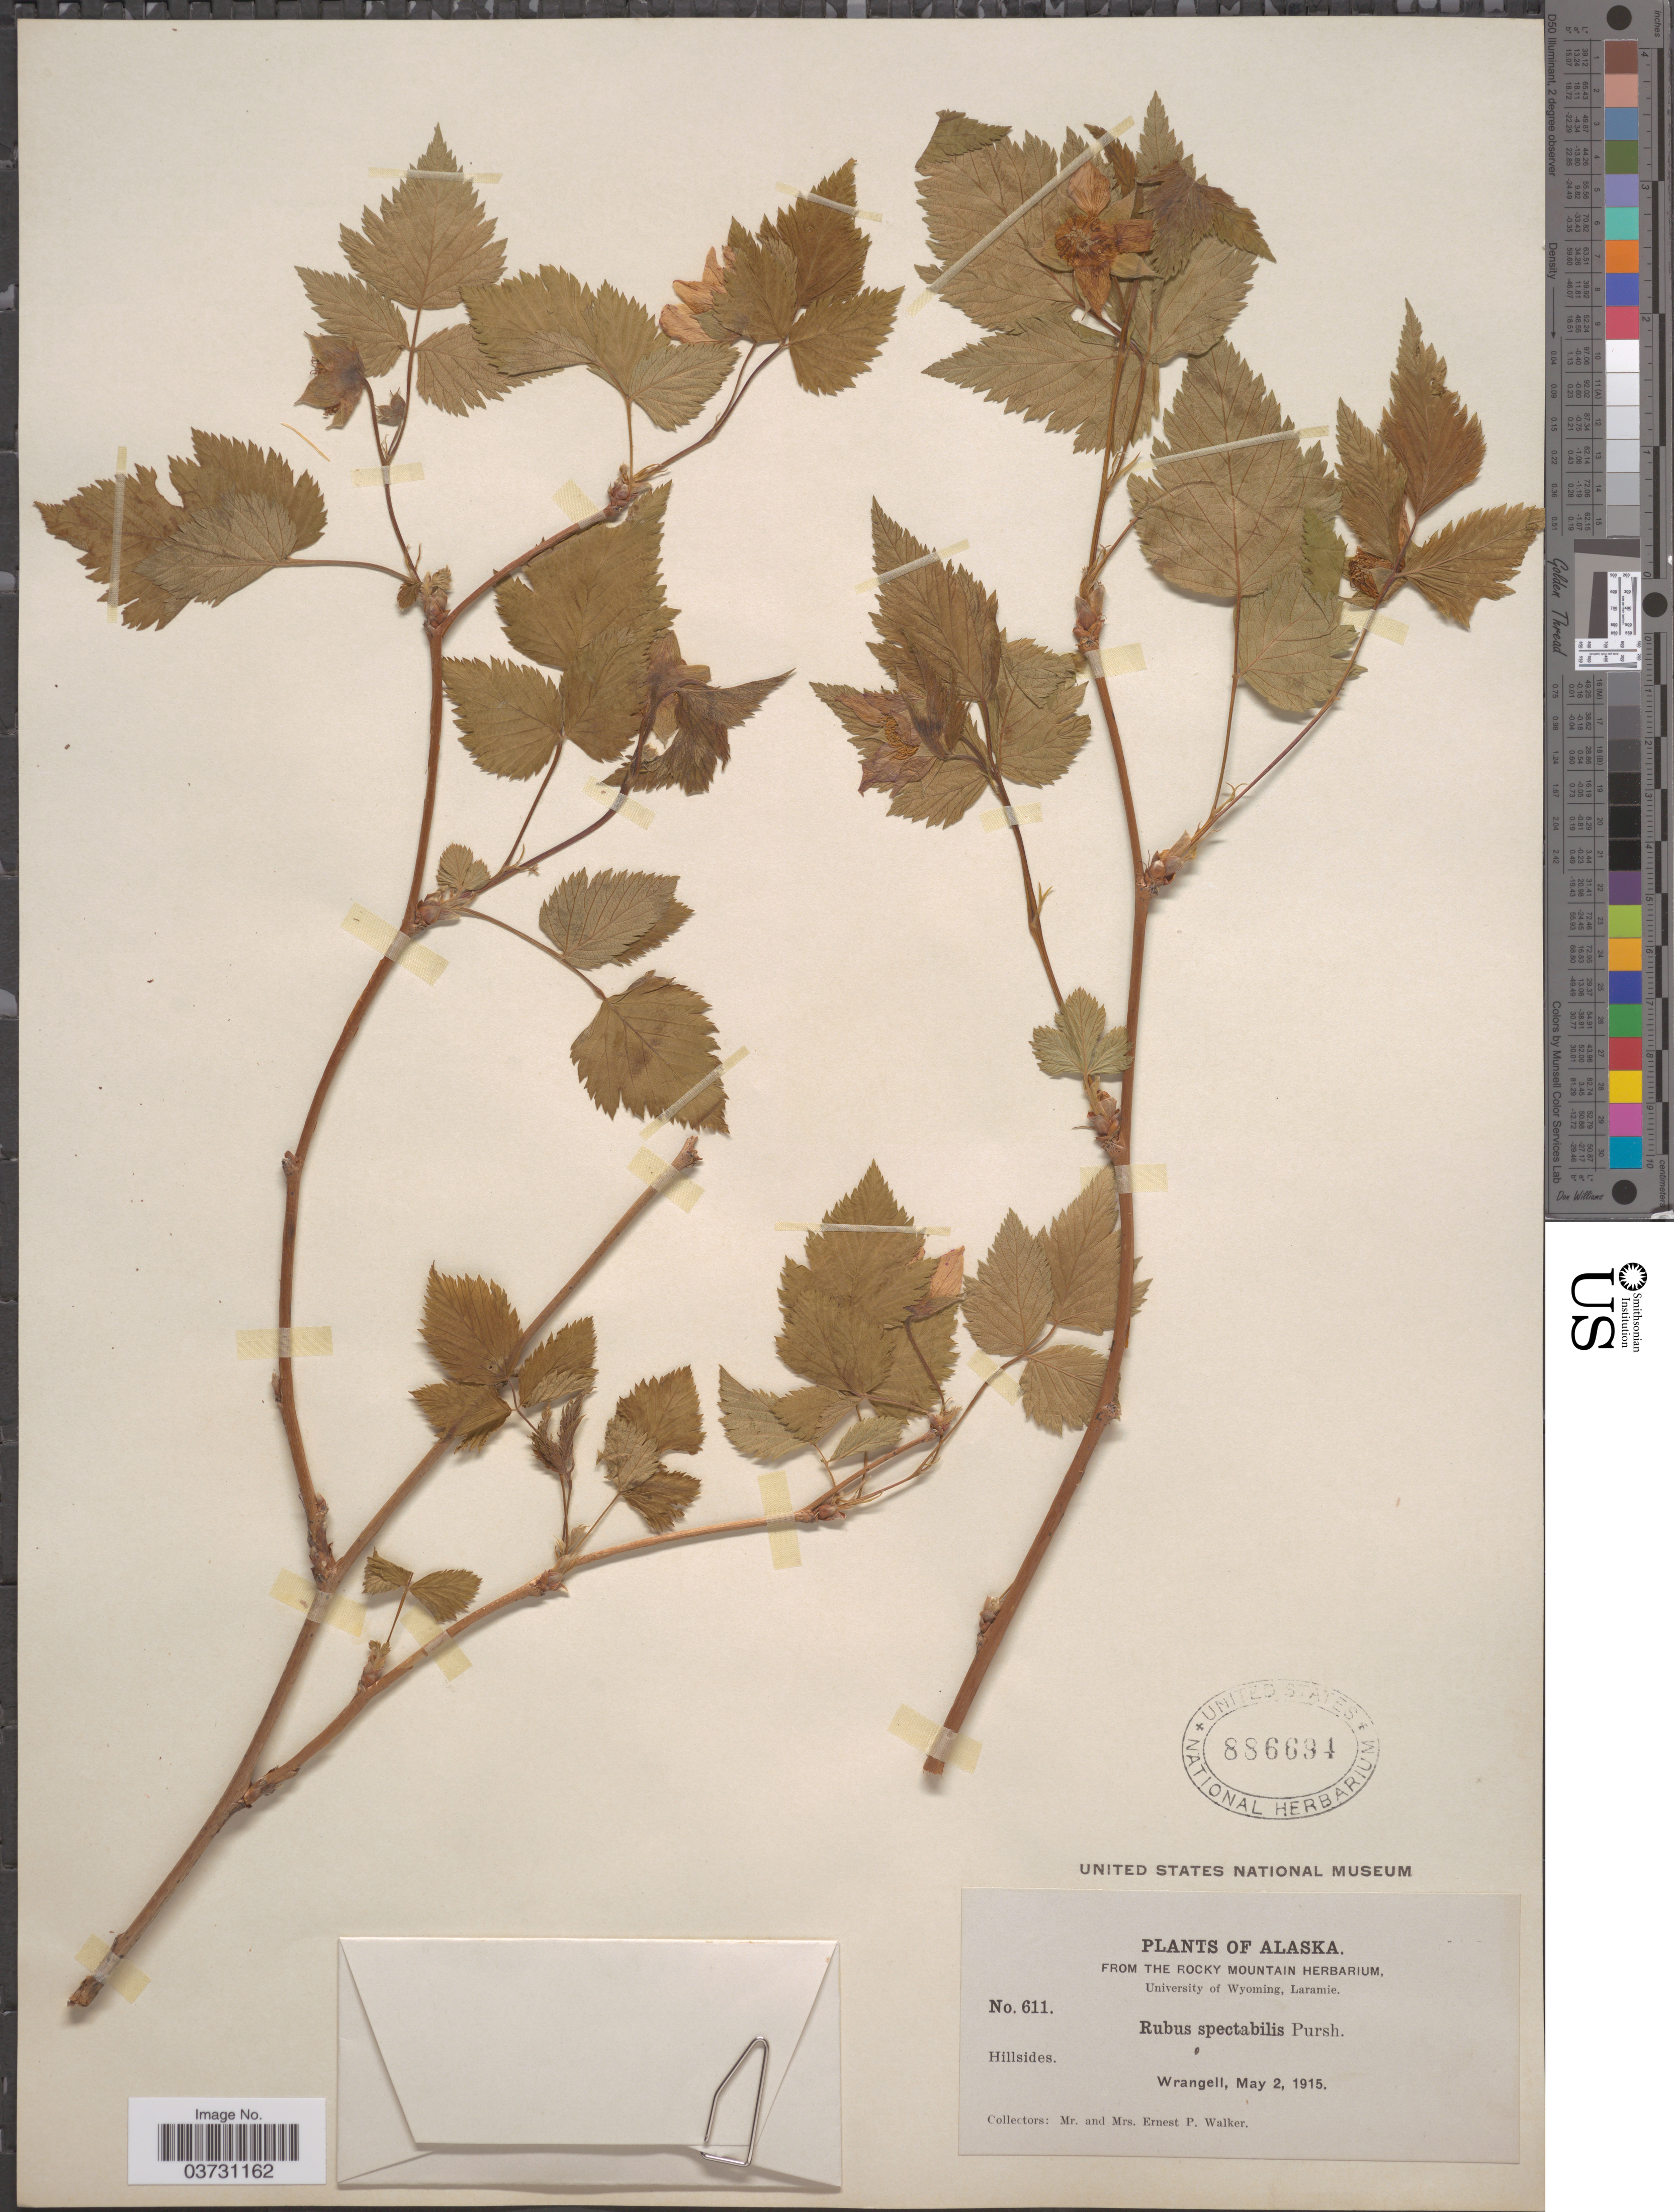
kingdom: Plantae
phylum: Tracheophyta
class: Magnoliopsida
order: Rosales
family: Rosaceae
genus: Rubus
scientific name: Rubus spectabilis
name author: Pursh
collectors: E. P. Walker & E. Walker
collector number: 611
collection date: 1915-05-02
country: United States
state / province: Alaska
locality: Wrangell.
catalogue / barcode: US 886694